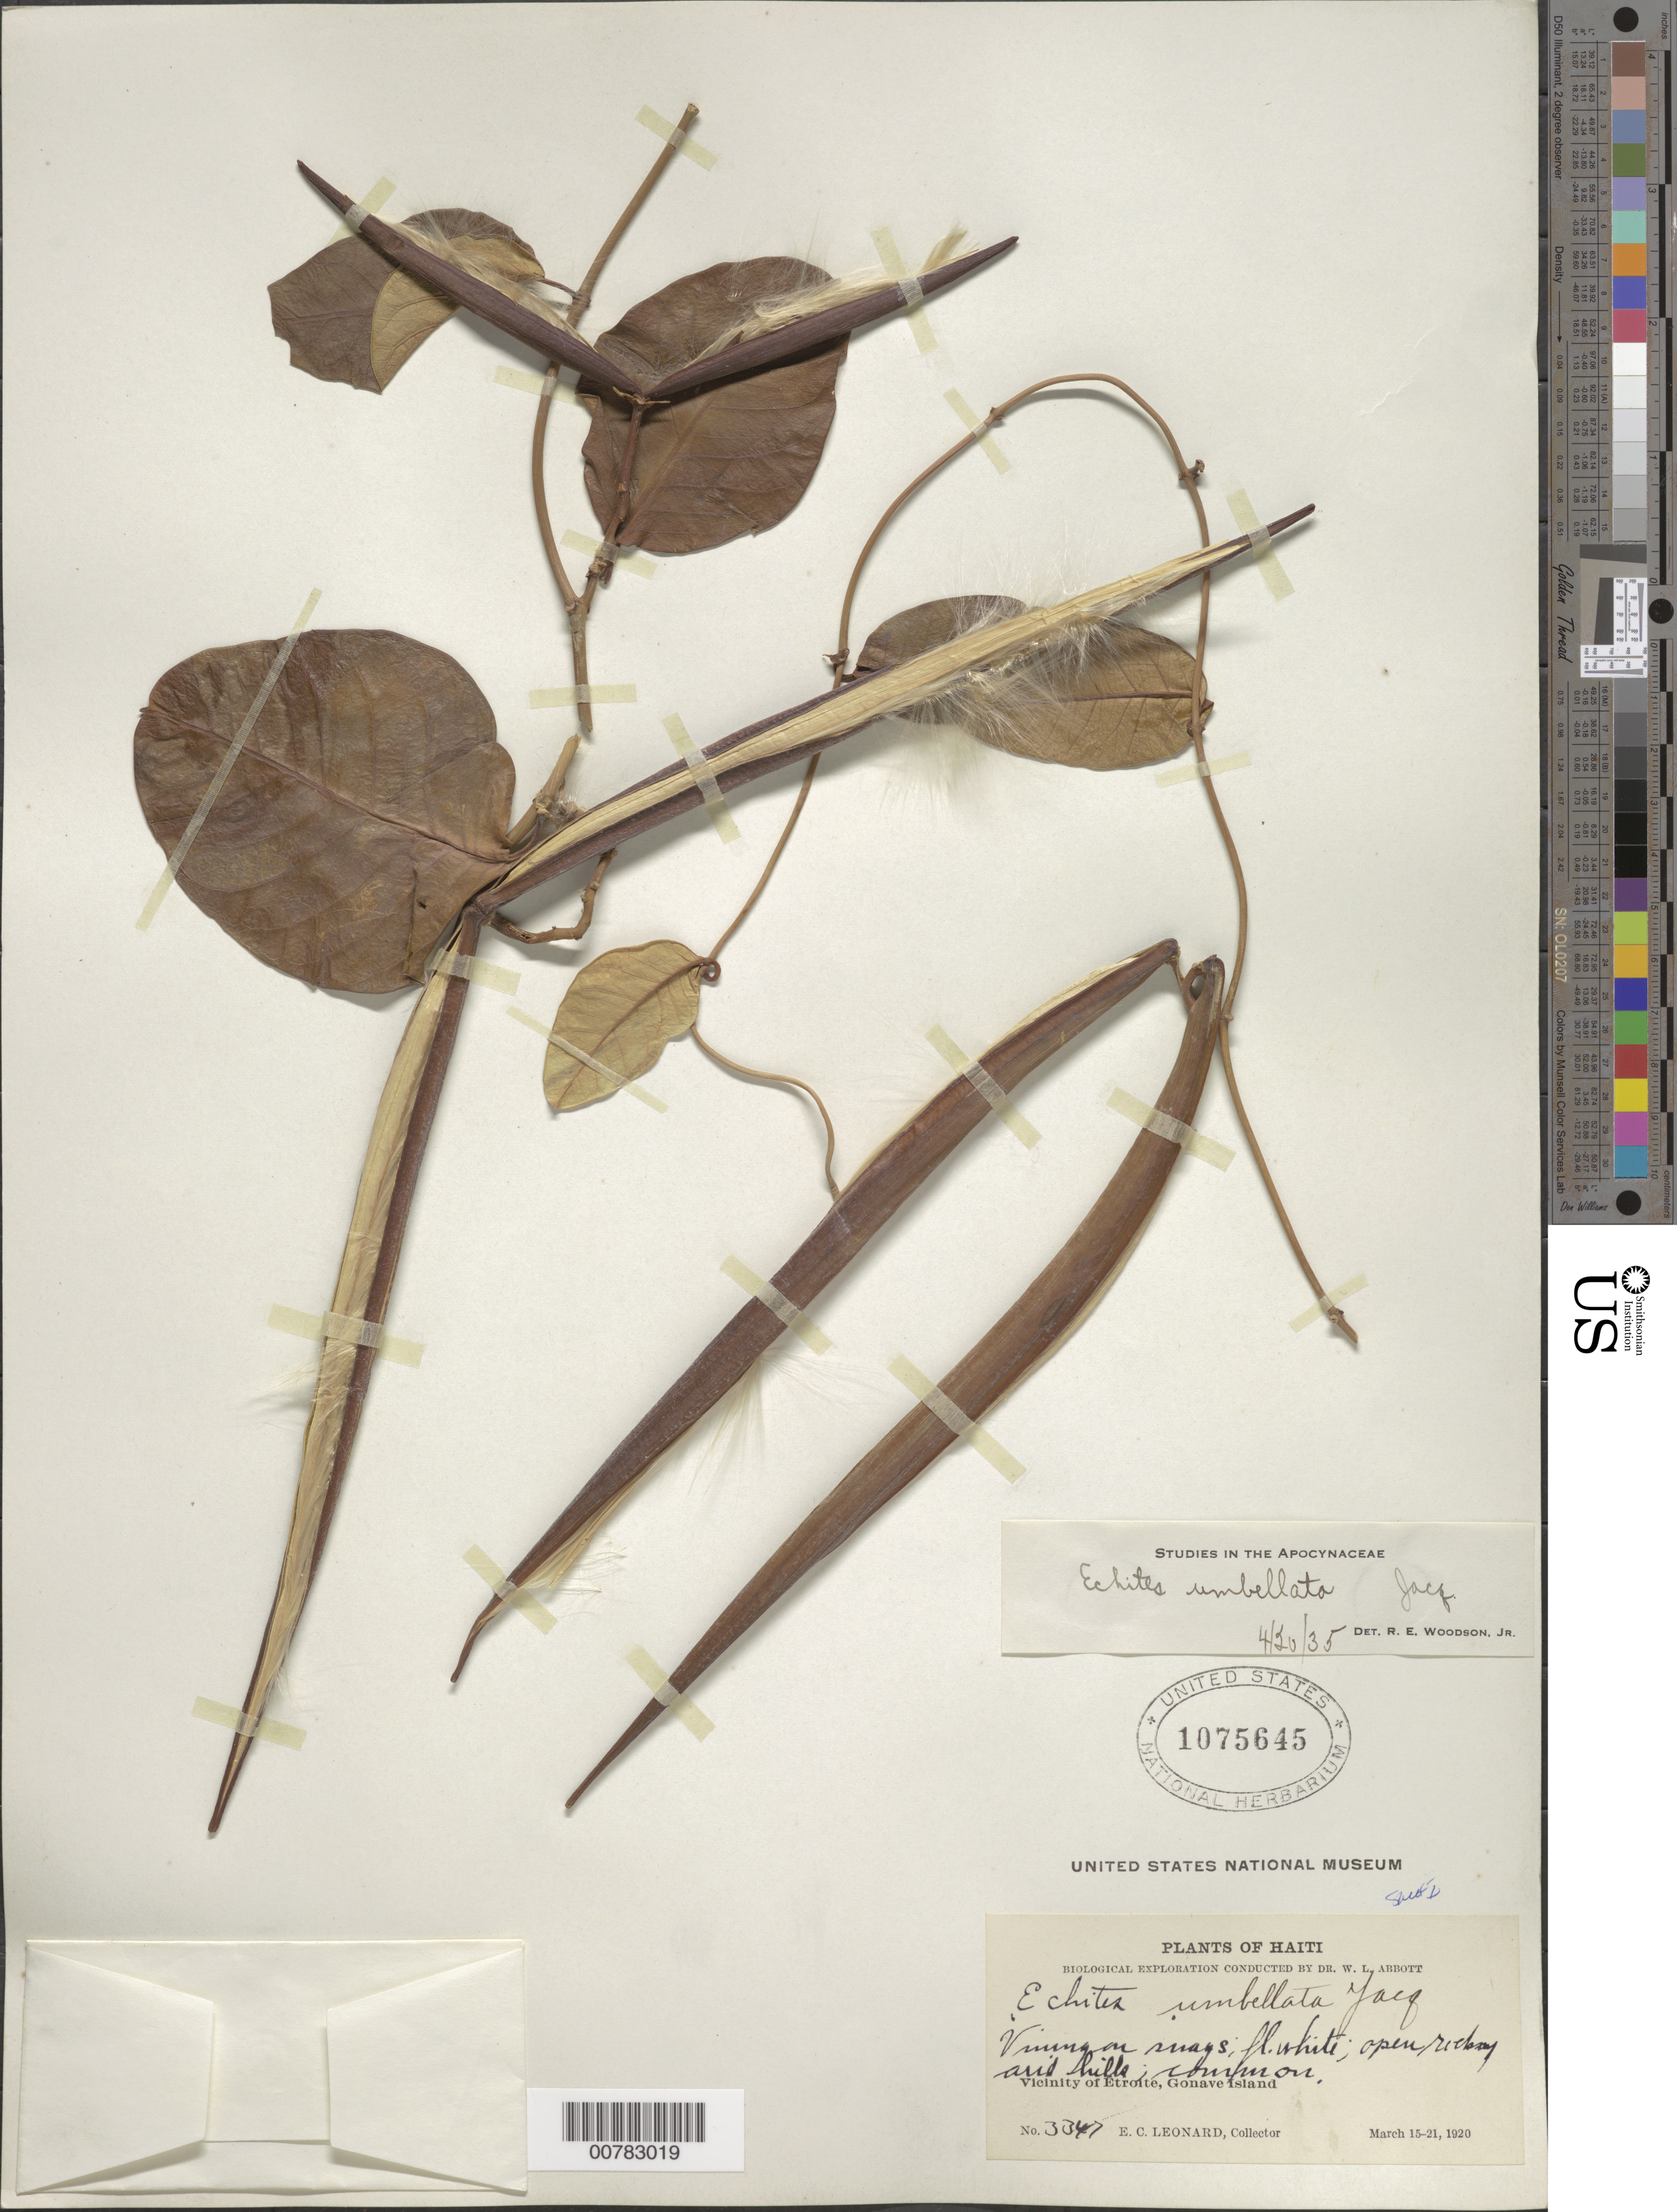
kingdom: Plantae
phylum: Tracheophyta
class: Magnoliopsida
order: Gentianales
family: Apocynaceae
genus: Echites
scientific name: Echites umbellatus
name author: Jacq.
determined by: Woodson, R. E., Jr.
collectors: E. C. Leonard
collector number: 3347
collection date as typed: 15 Mar 1920 21 Mar 1920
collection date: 1920-03-15/1920-03-21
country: Haiti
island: Hispaniola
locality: Gonave Island, vicinity of Étroite.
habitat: Open rocky arid hills.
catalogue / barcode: US 1075645